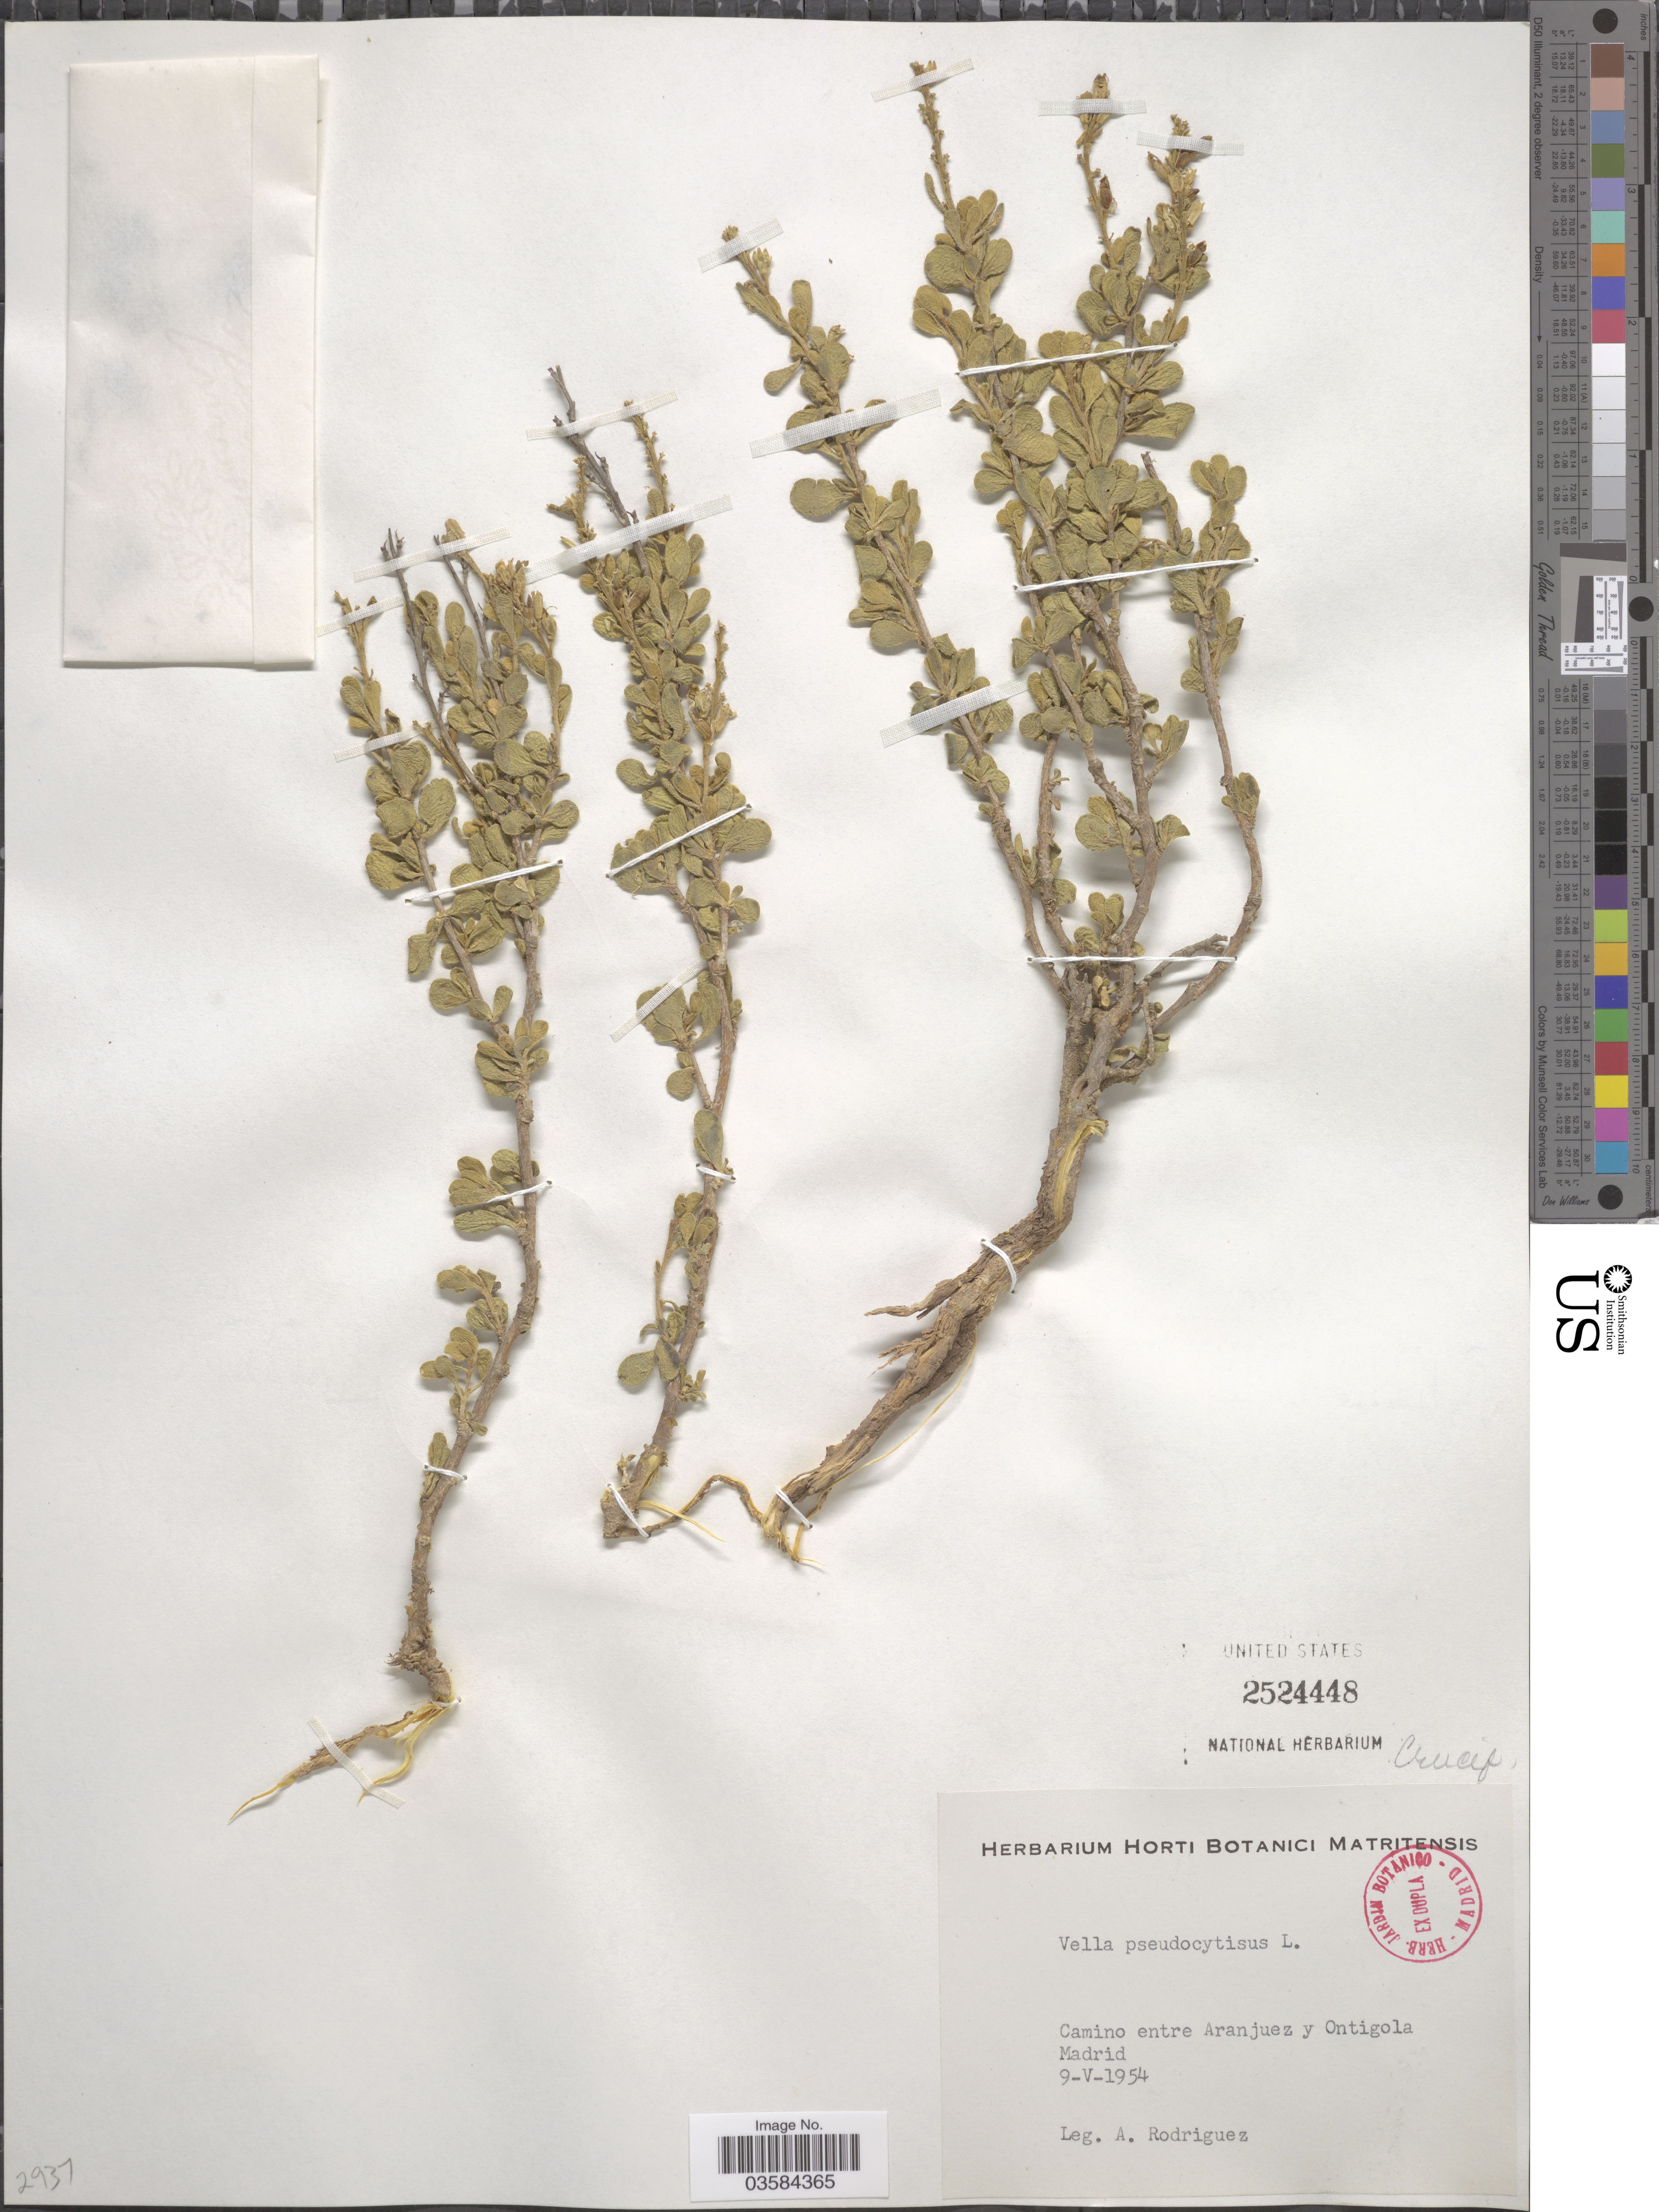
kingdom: Plantae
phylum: Tracheophyta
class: Magnoliopsida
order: Brassicales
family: Brassicaceae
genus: Vella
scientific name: Vella pseudocytisus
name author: L.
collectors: A. Rodriguez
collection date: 1954-05-09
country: Spain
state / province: Madrid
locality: Camino entre Aranjuez y Ontigola.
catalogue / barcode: US 2524448